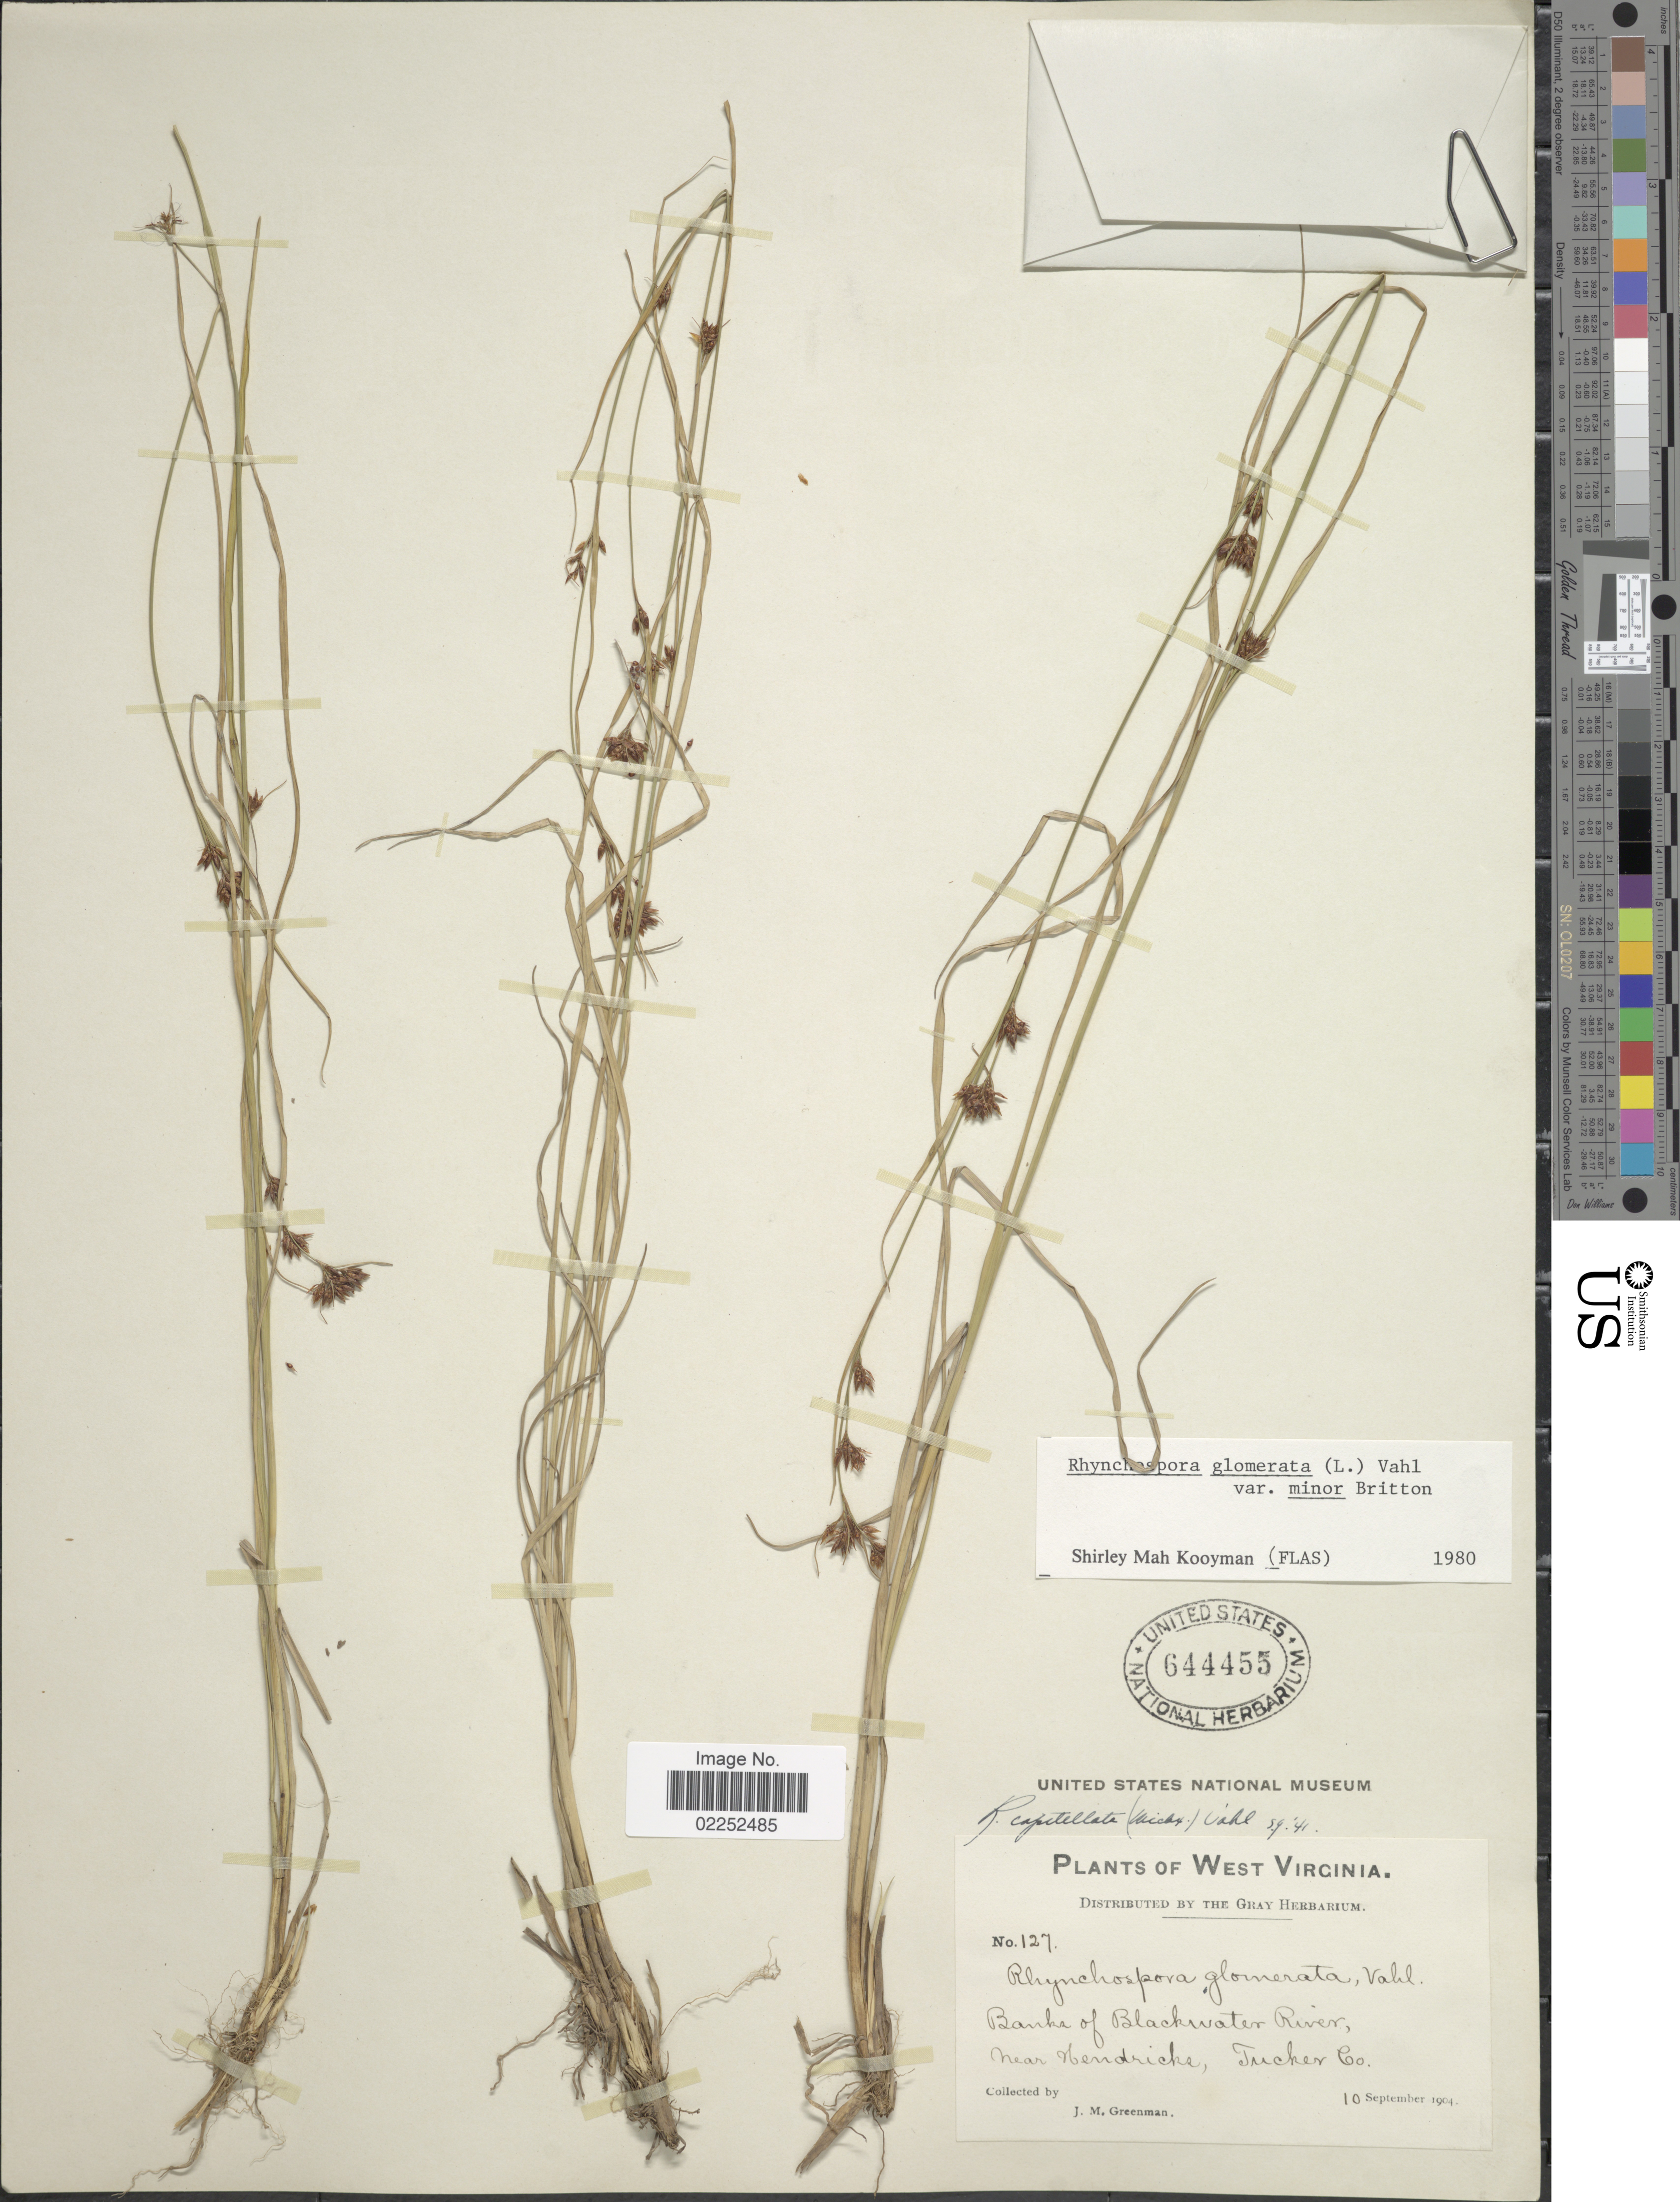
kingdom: Plantae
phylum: Tracheophyta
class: Liliopsida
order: Poales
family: Cyperaceae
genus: Rhynchospora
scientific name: Rhynchospora capitellata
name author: (Michx.) Vahl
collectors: J. M. Greenman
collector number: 127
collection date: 1904-09-10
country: United States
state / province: West Virginia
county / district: Tucker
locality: Banks of Blackwater River, near Henricks, Tucker Co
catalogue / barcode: US 644455